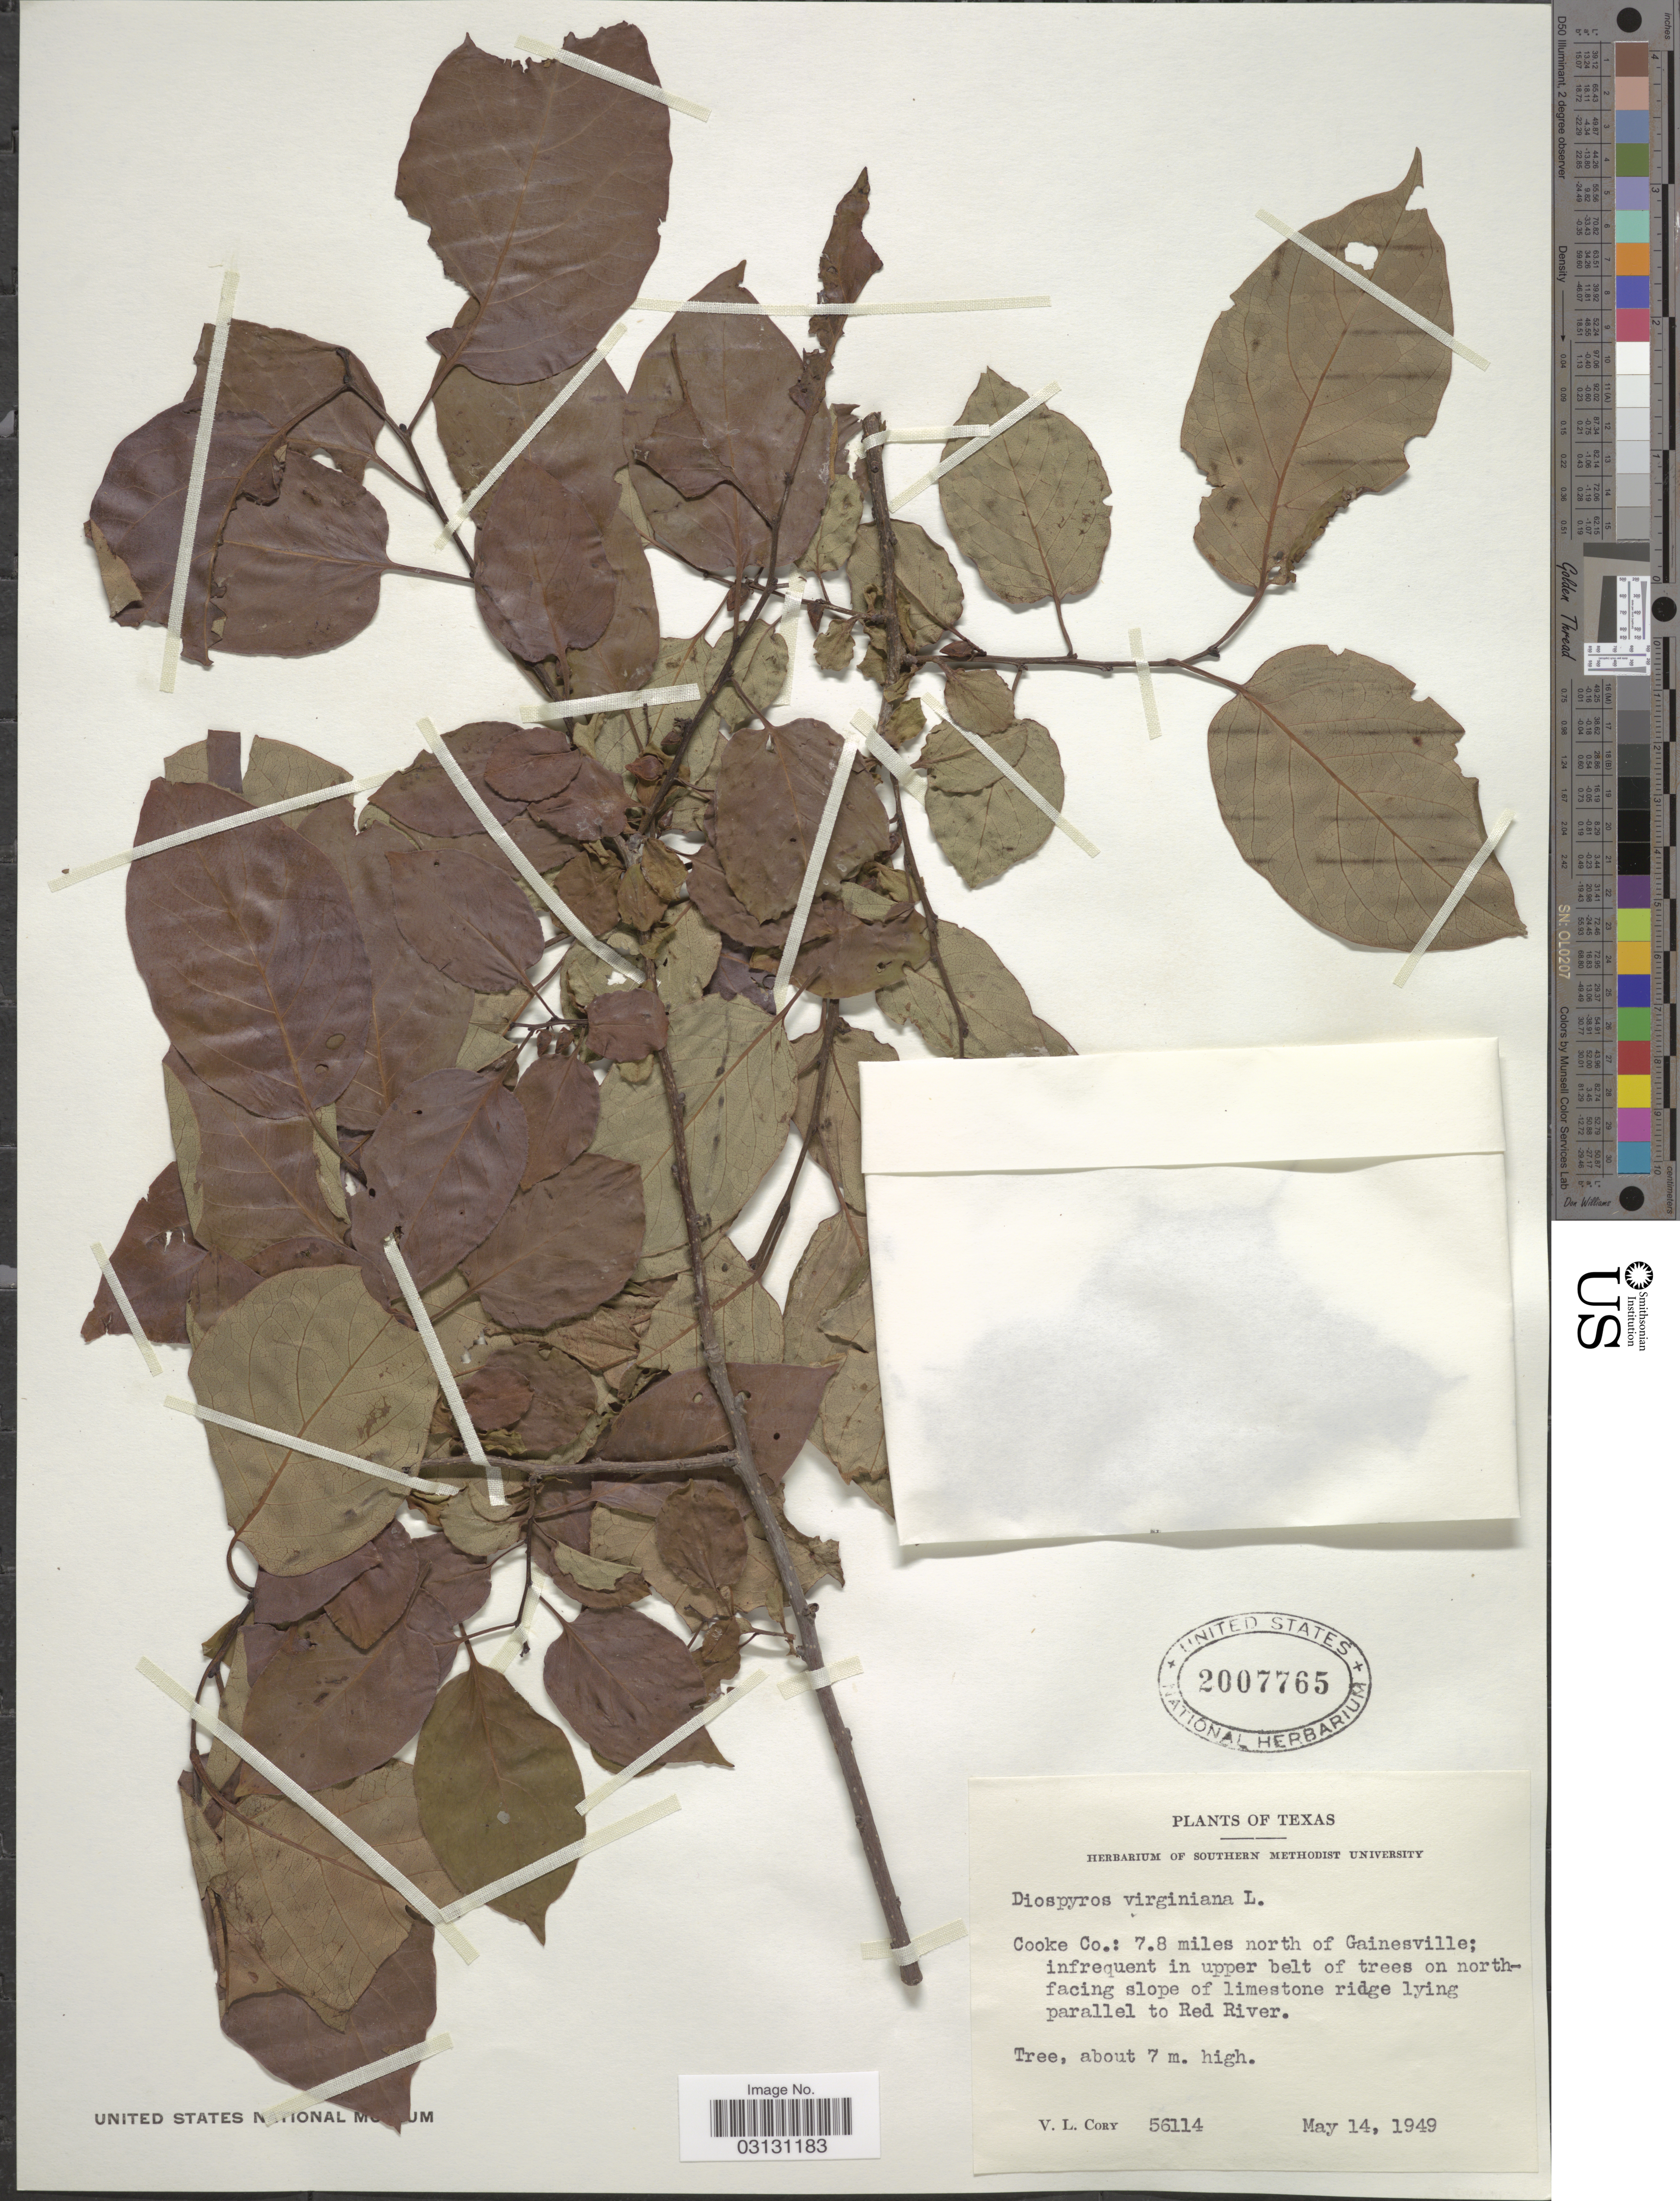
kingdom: Plantae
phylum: Tracheophyta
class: Magnoliopsida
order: Ericales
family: Ebenaceae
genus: Diospyros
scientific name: Diospyros virginiana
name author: L.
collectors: V. Cory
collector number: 56114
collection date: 1949-05-14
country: United States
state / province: Texas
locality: Cooke Co.: 7.8 miles north of Gainesville; infrequent in upper belt of trees on north-facing slope of limestone ridge lying parallel to Red River.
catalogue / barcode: US 2007765